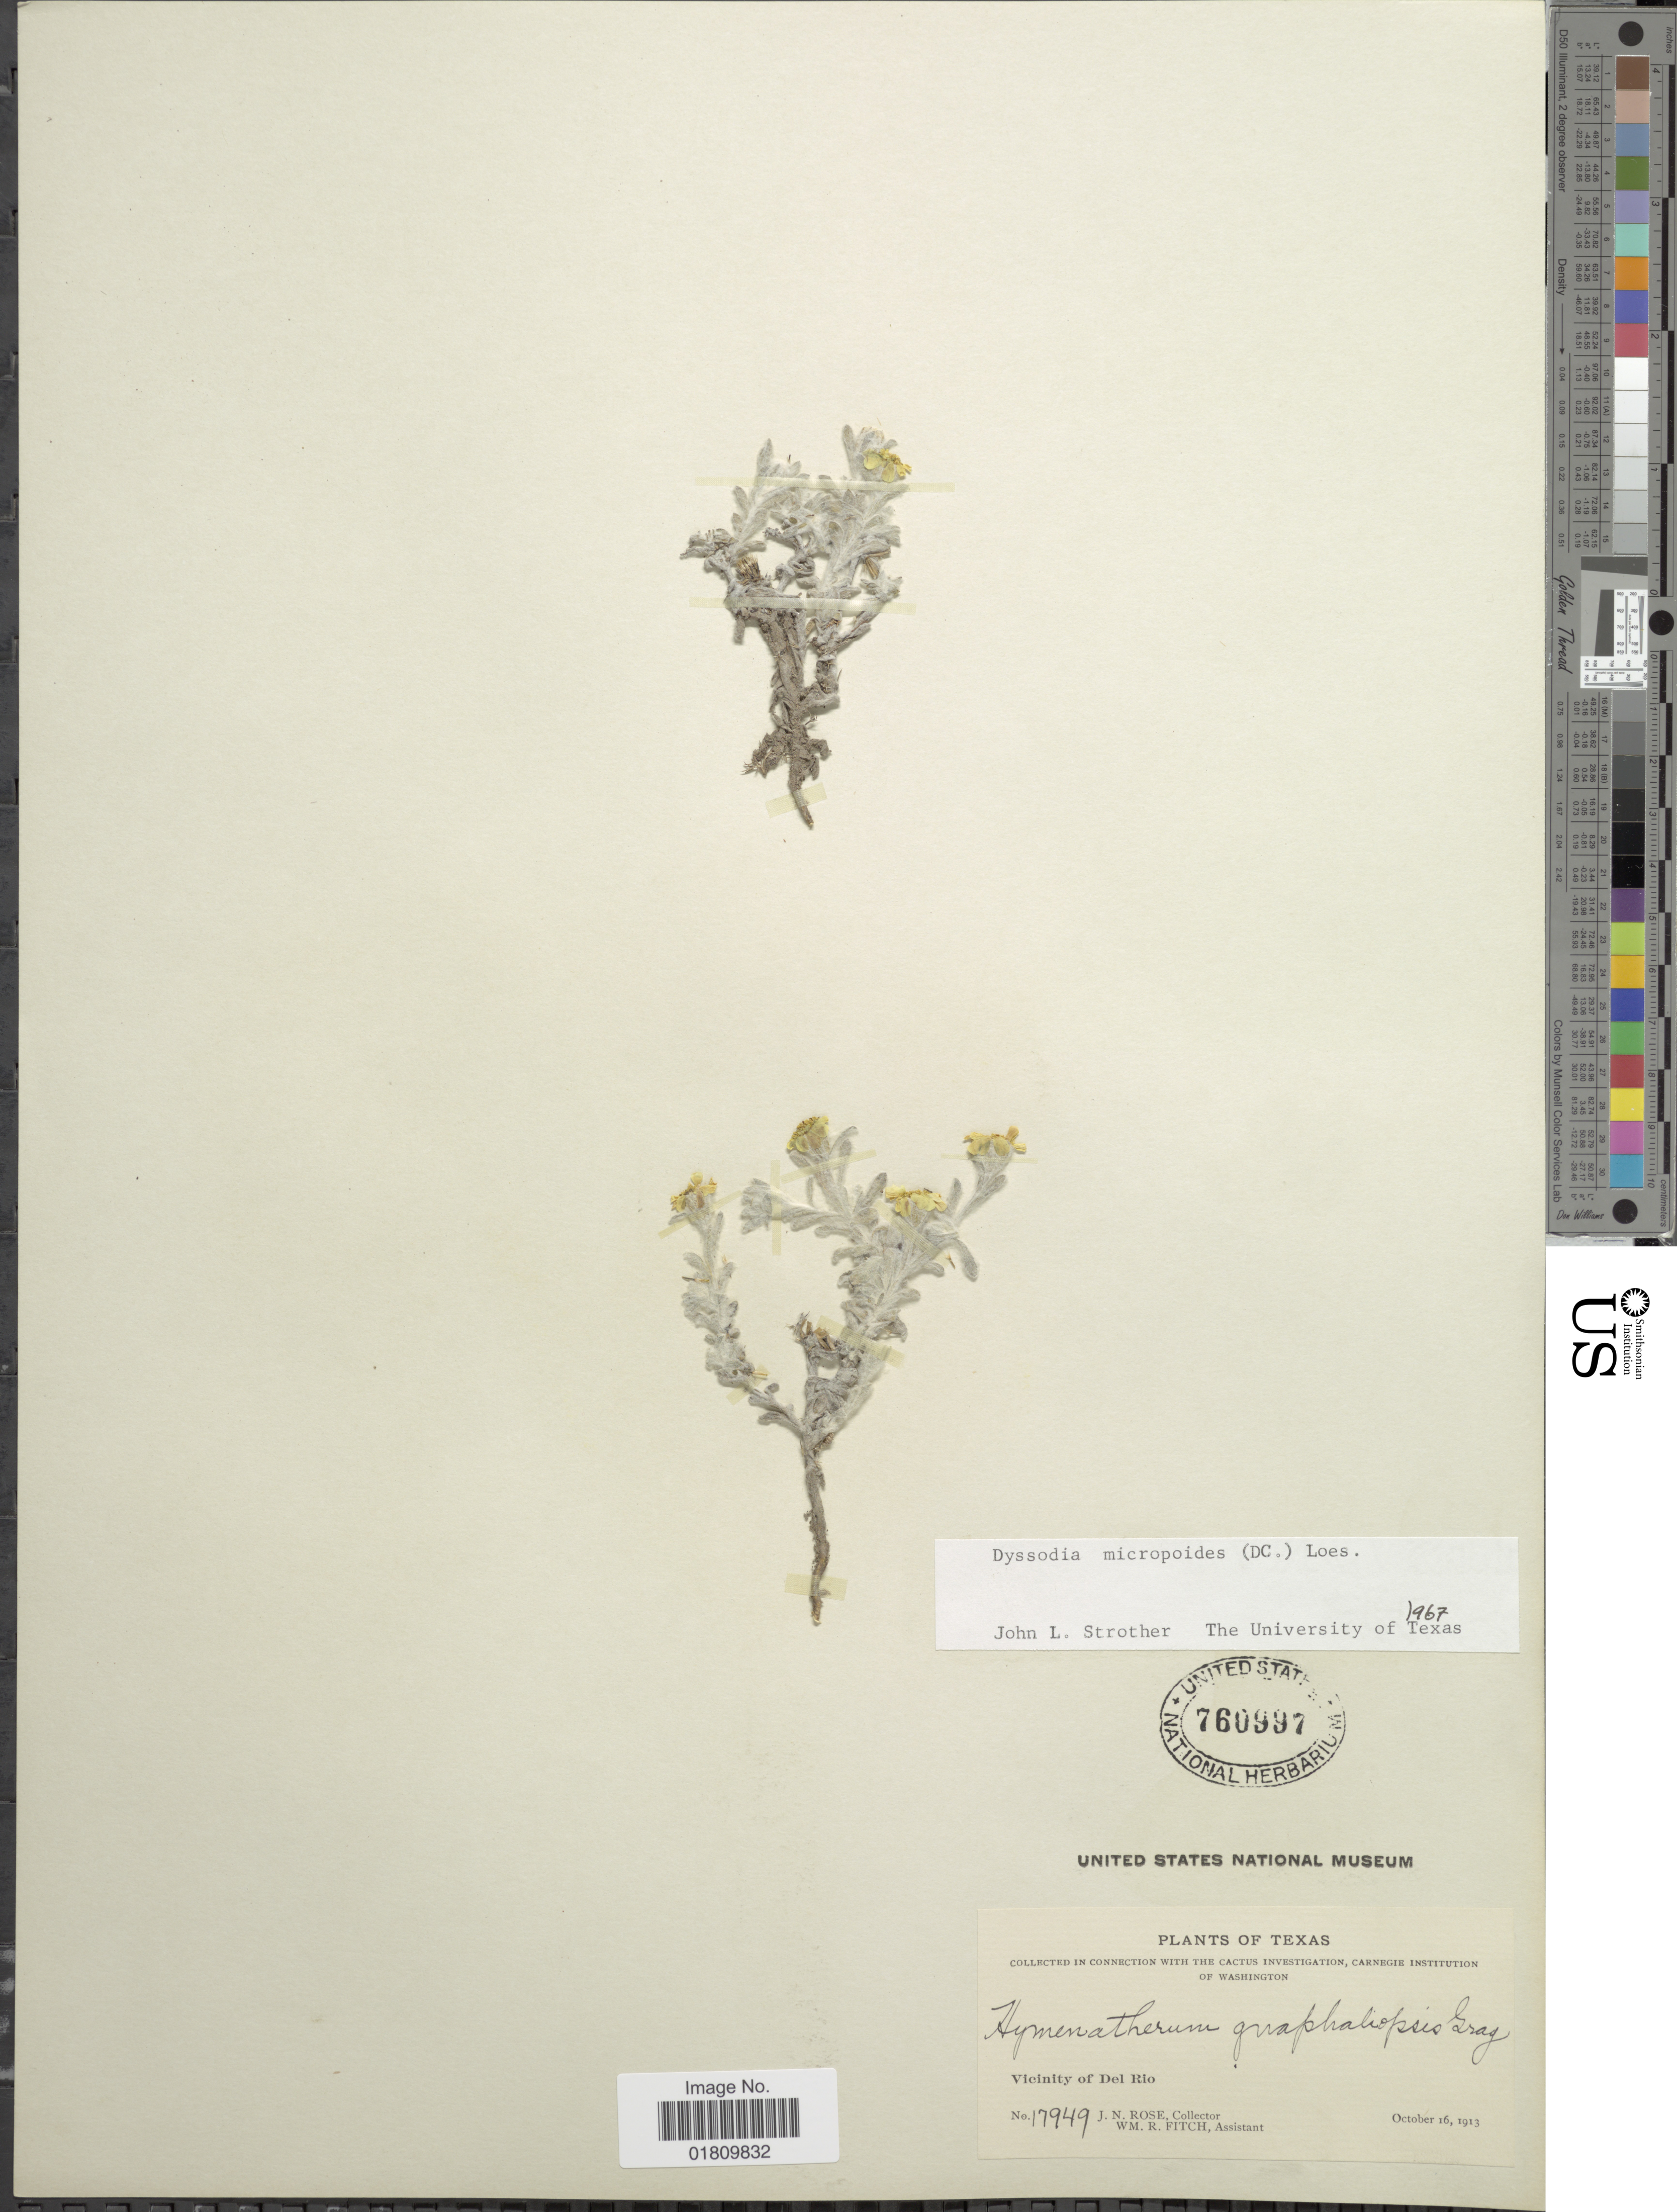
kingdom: Plantae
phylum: Tracheophyta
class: Magnoliopsida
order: Asterales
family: Asteraceae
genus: Thymophylla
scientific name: Thymophylla micropoides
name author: (DC.) Strother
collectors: J. N. Rose & W. R. Fitch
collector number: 17949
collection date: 1913-10-16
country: United States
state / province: Texas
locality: Vicinity of Del Rio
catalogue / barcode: US 760997